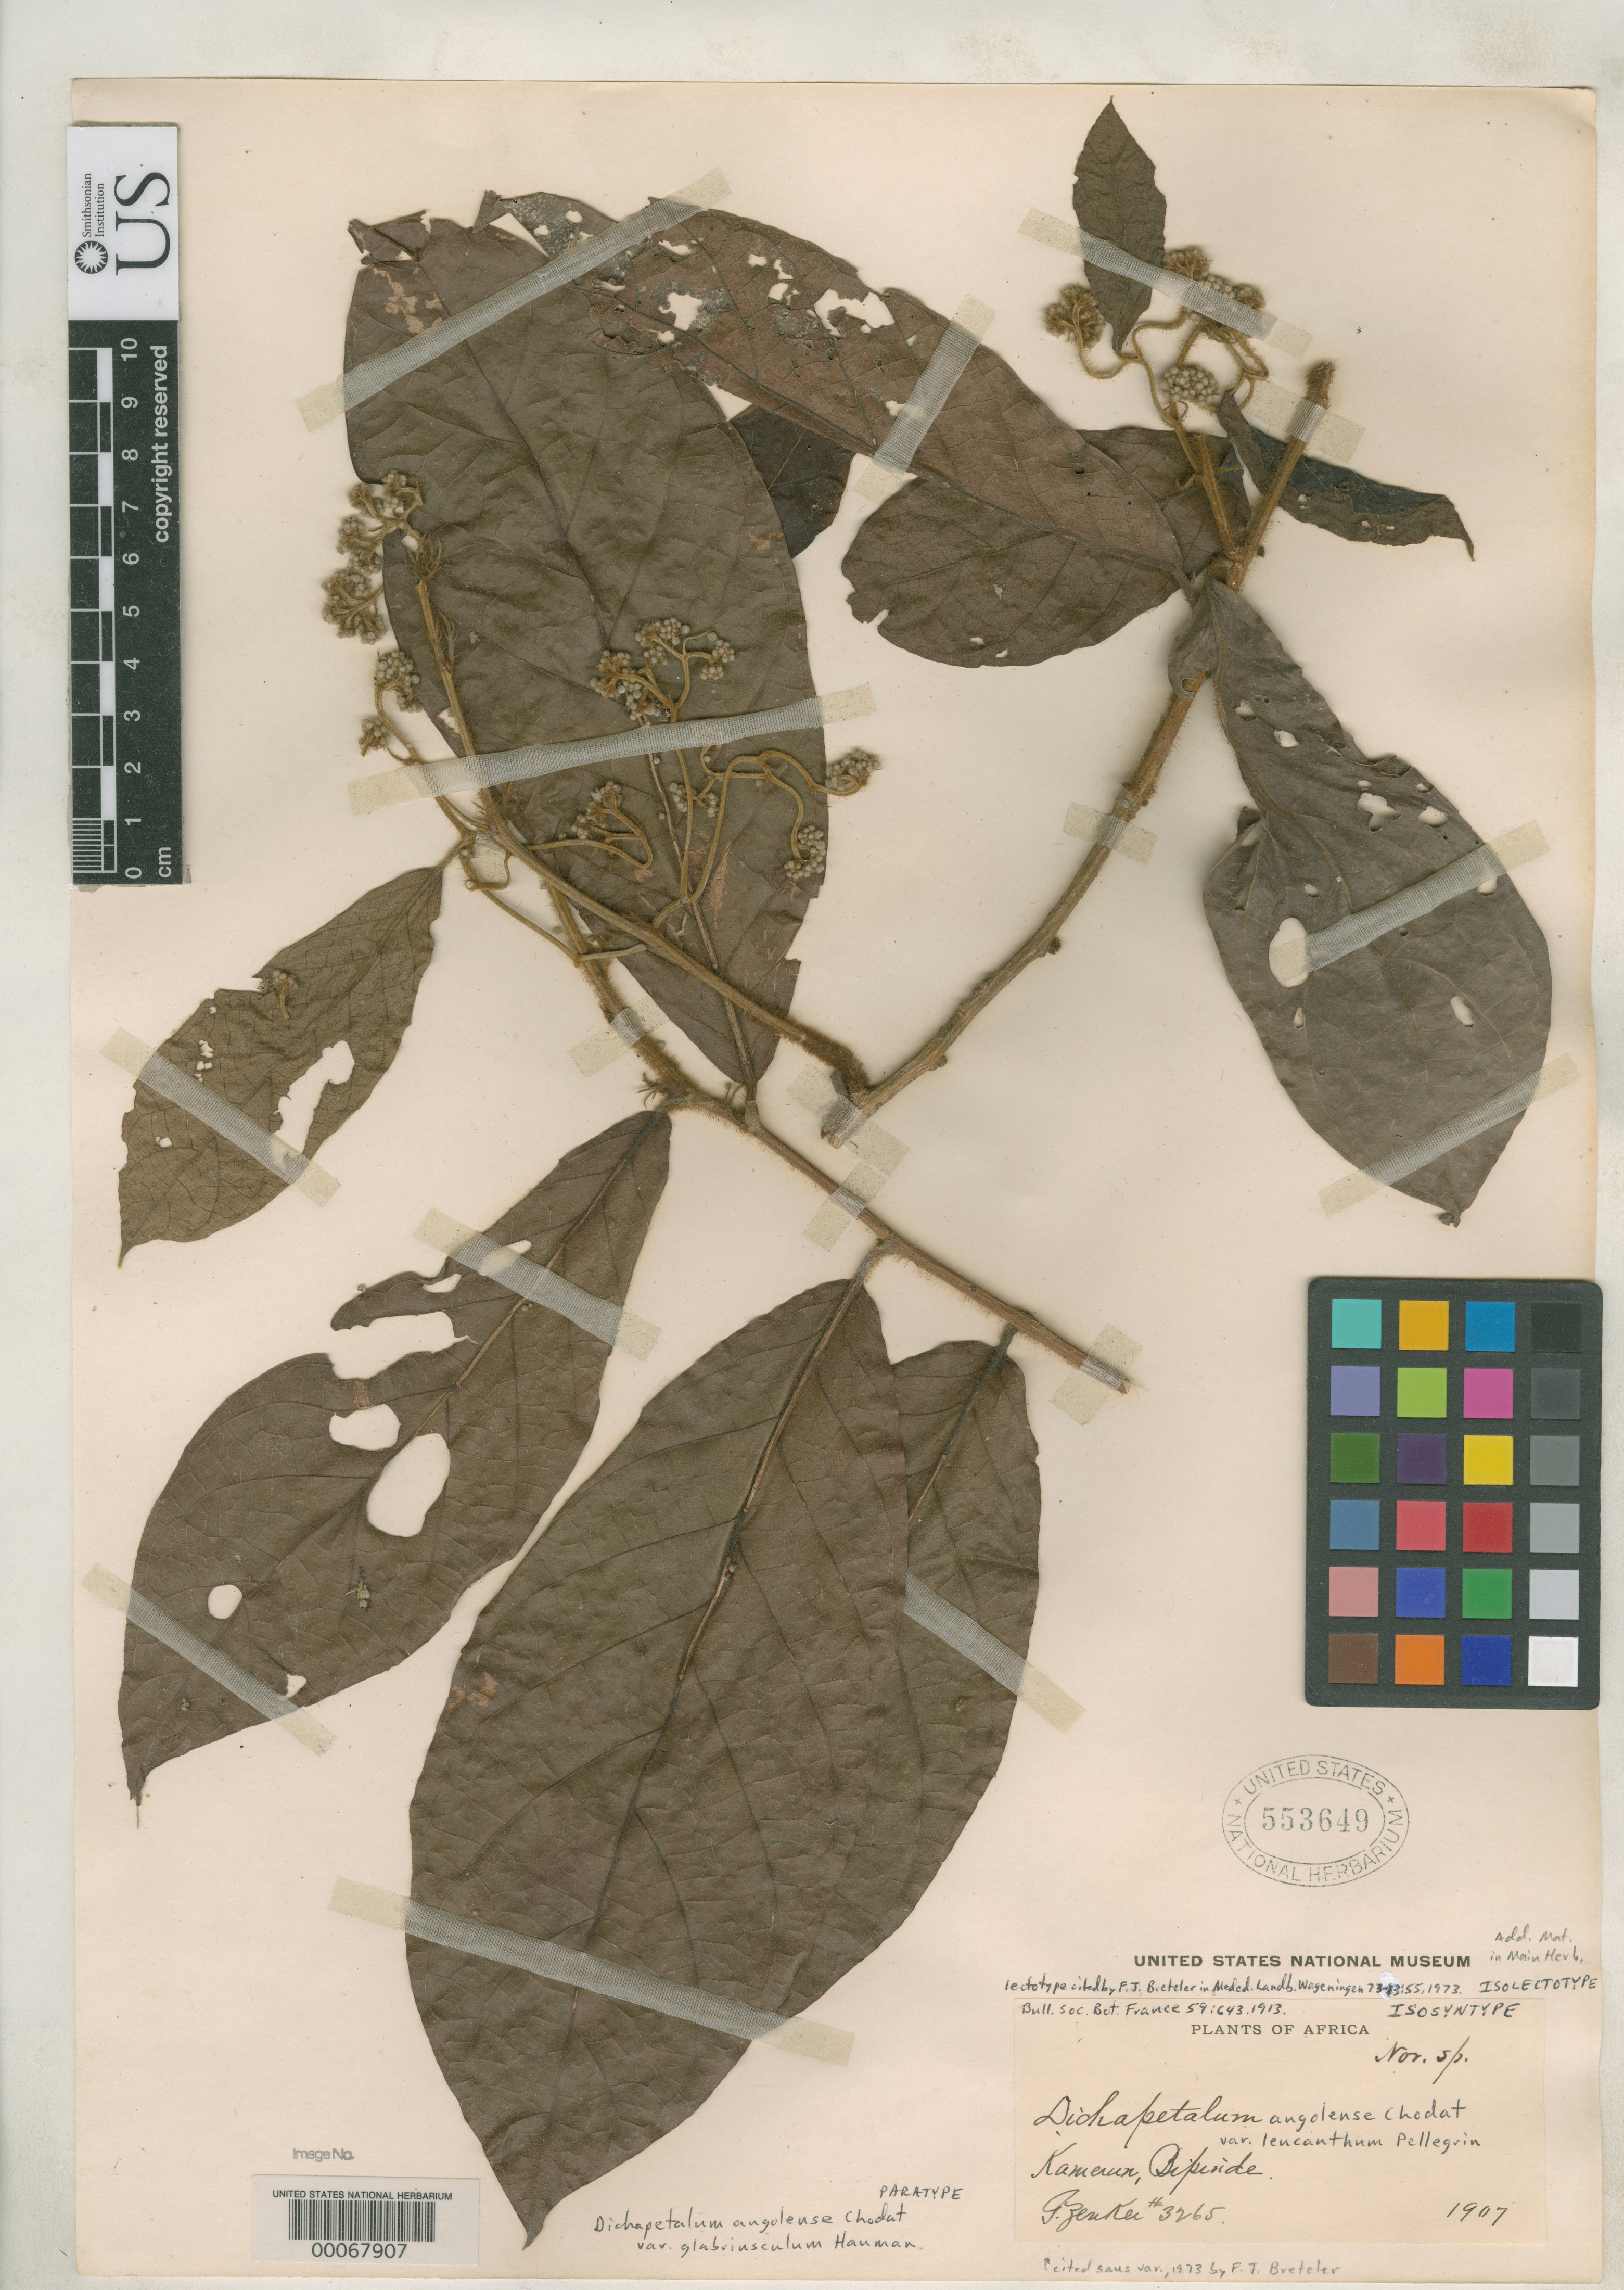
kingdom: Plantae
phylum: Tracheophyta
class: Magnoliopsida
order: Malpighiales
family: Dichapetalaceae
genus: Dichapetalum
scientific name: Dichapetalum angolense var. leucanthum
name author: Pellegr.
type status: Isolectotype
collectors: G. A. Zenker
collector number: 3265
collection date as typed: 1907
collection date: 1907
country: Cameroon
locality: Bipinde.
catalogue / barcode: US 553649